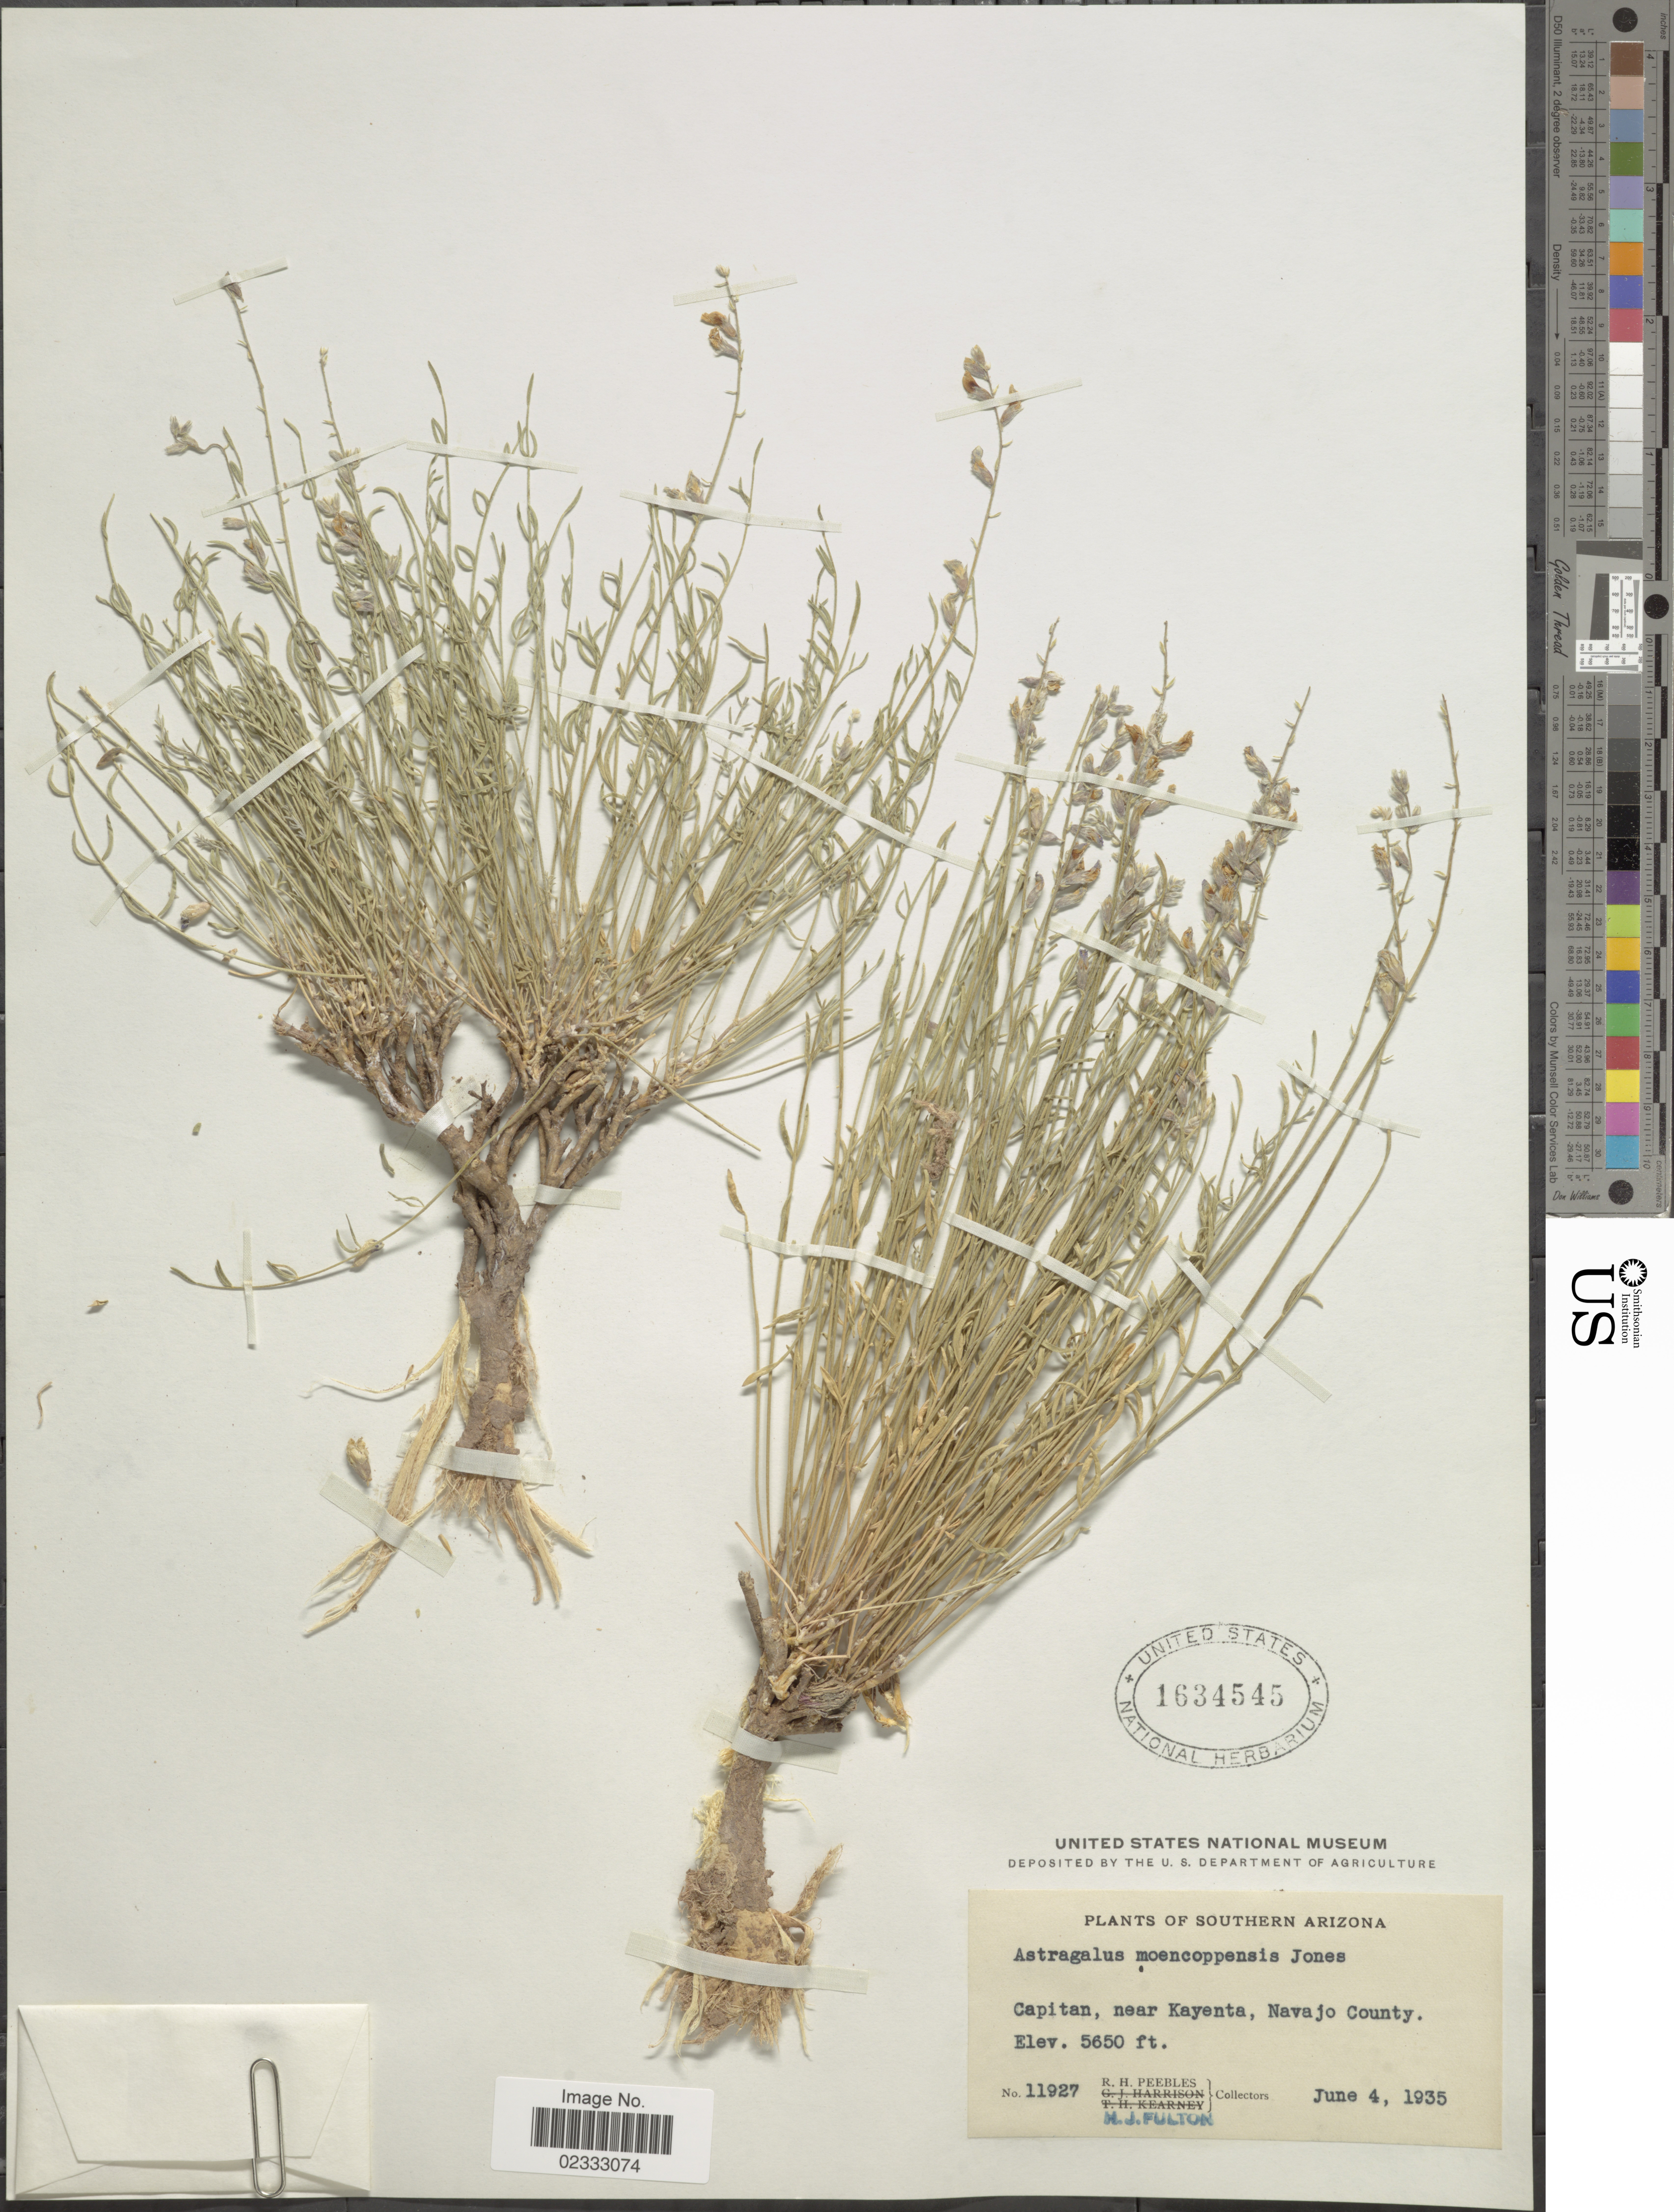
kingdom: Plantae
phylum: Tracheophyta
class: Magnoliopsida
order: Fabales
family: Fabaceae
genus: Astragalus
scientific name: Astragalus moencoppensis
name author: M.E. Jones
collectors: R. H. Peebles & H. Fulton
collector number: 11927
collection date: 1935-06-04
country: United States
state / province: Arizona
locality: Southern Arizona, Capitan near Kayenta, Navajo County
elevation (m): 1722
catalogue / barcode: US 1634545